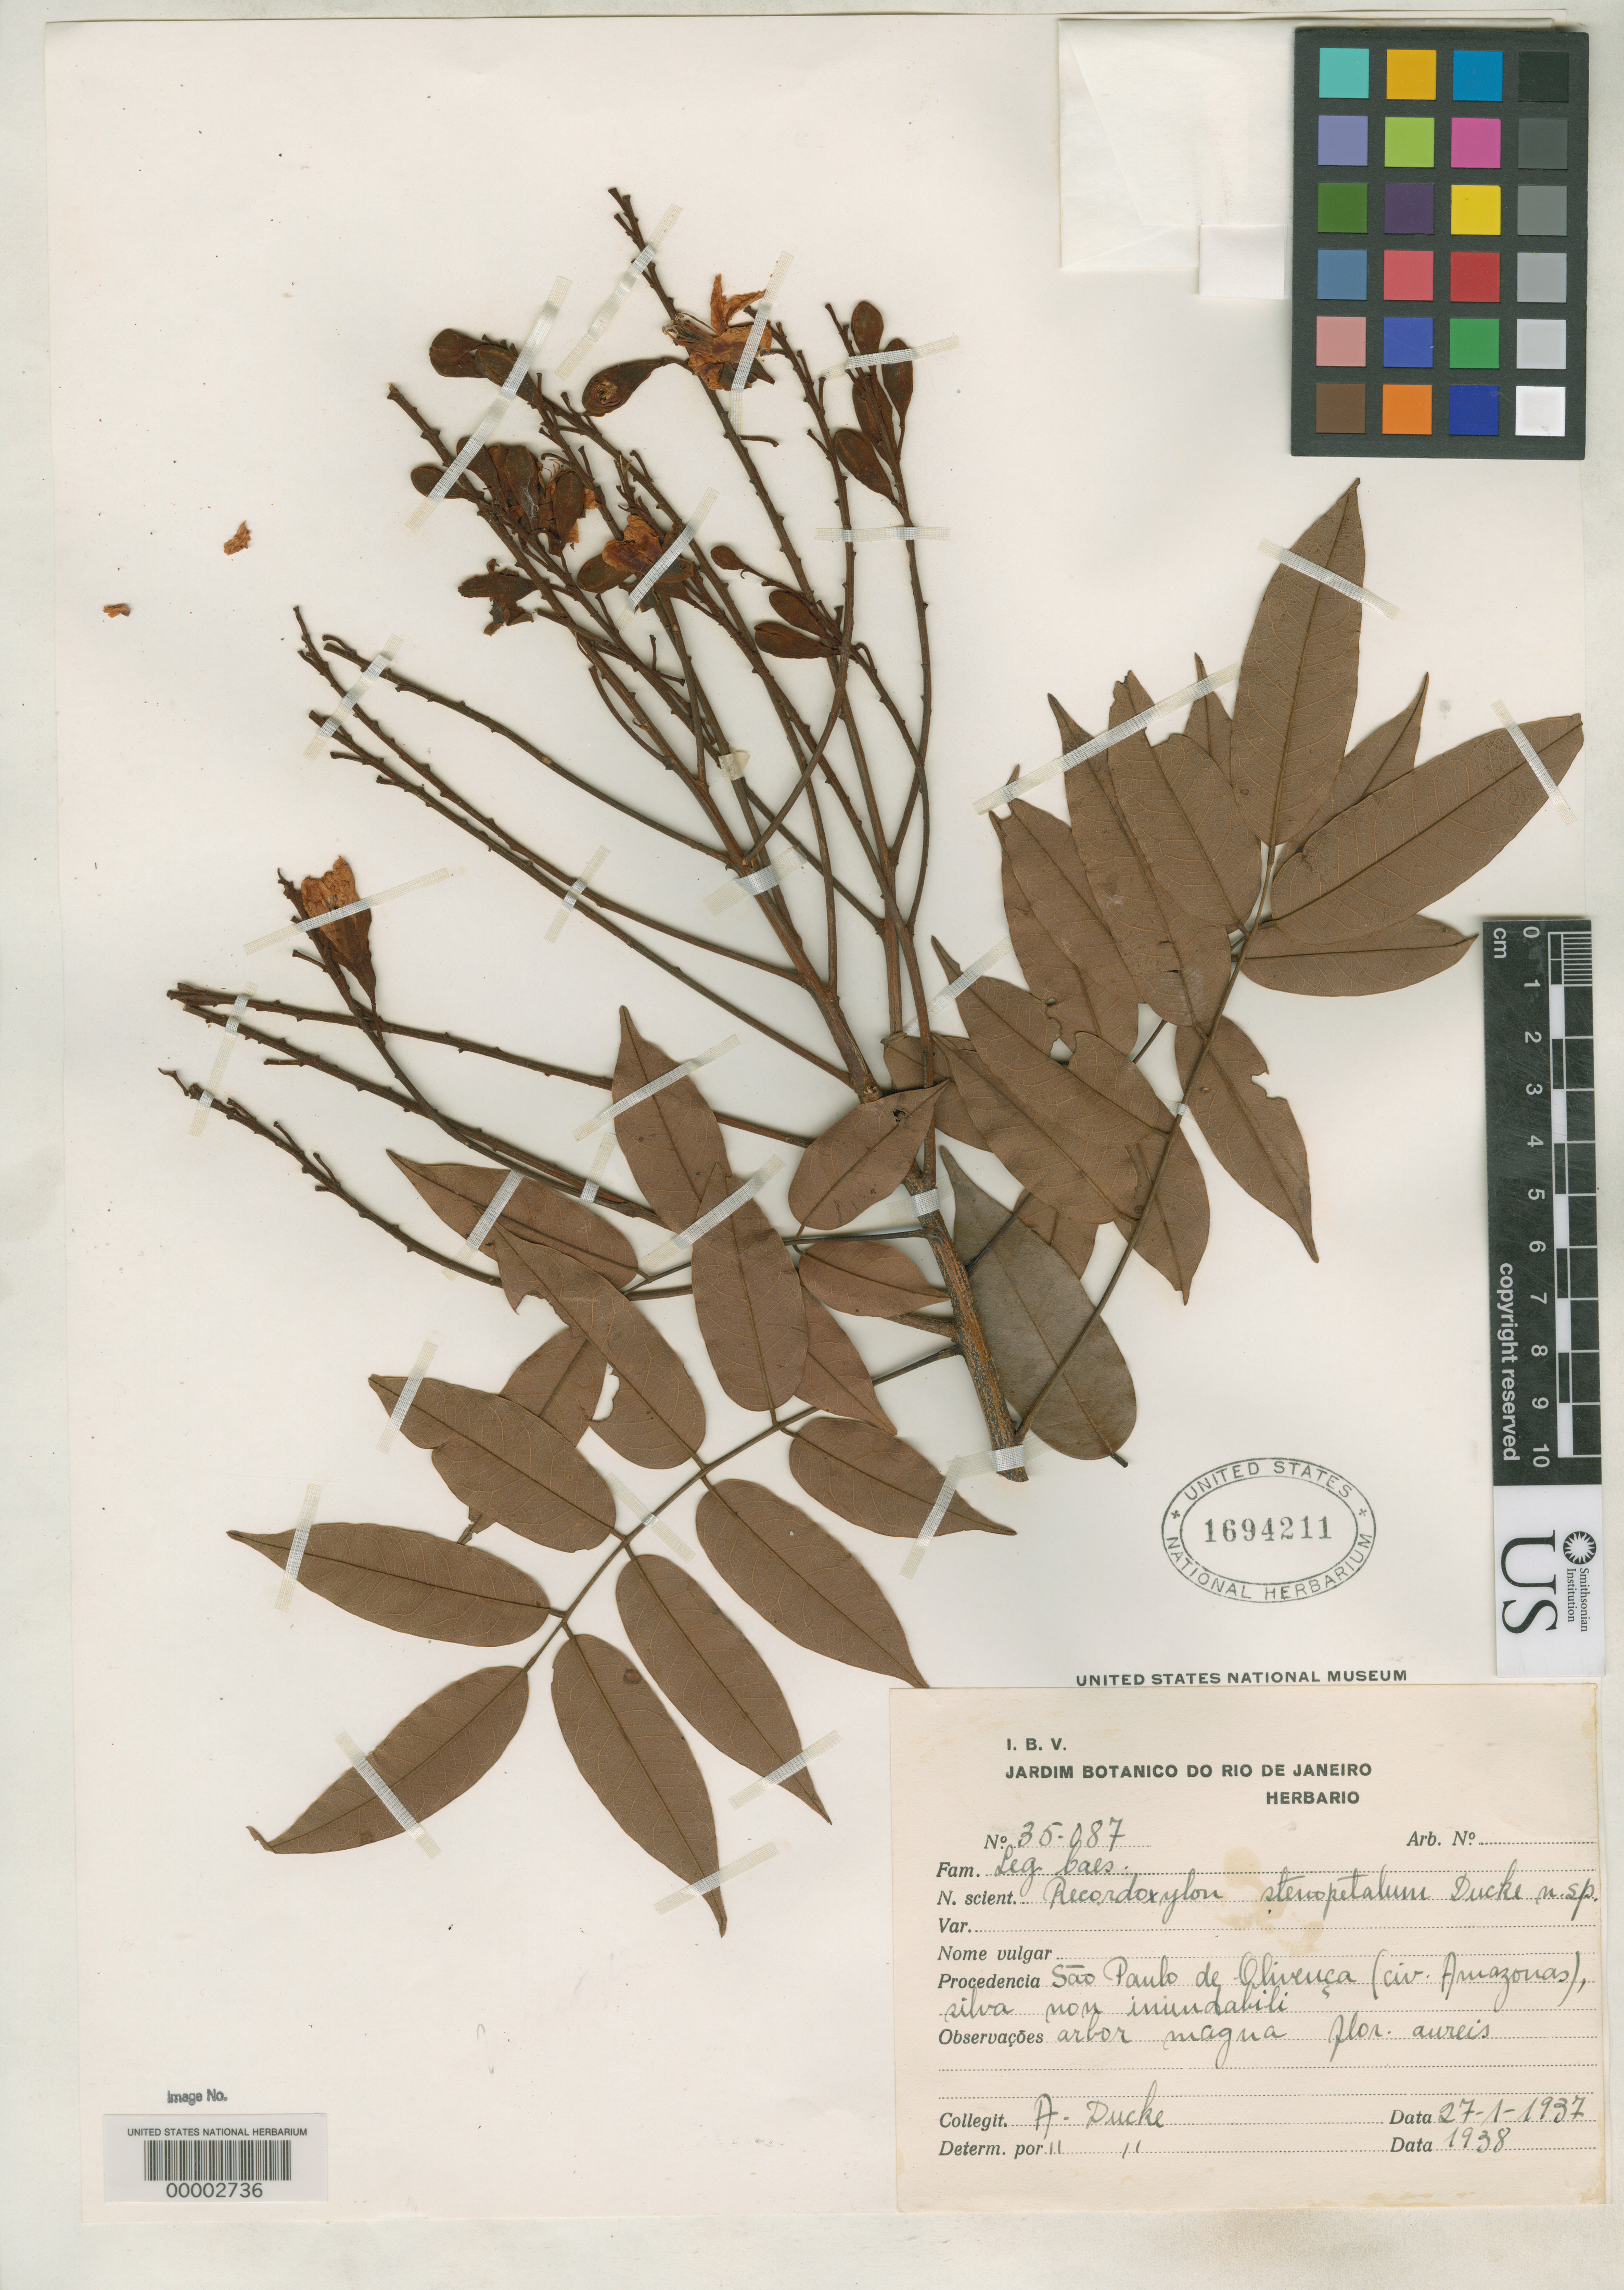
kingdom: Plantae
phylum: Tracheophyta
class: Magnoliopsida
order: Fabales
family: Fabaceae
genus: Recordoxylon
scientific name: Recordoxylon stenopetalum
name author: Ducke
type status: Isotype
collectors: A. Ducke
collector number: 35087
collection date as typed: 27 Jan 1937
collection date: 1937-01-27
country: Brazil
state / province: Amazonas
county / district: San Paulo de Olivenca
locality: Sao Paulo de Olivenca.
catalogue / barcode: US 1694211